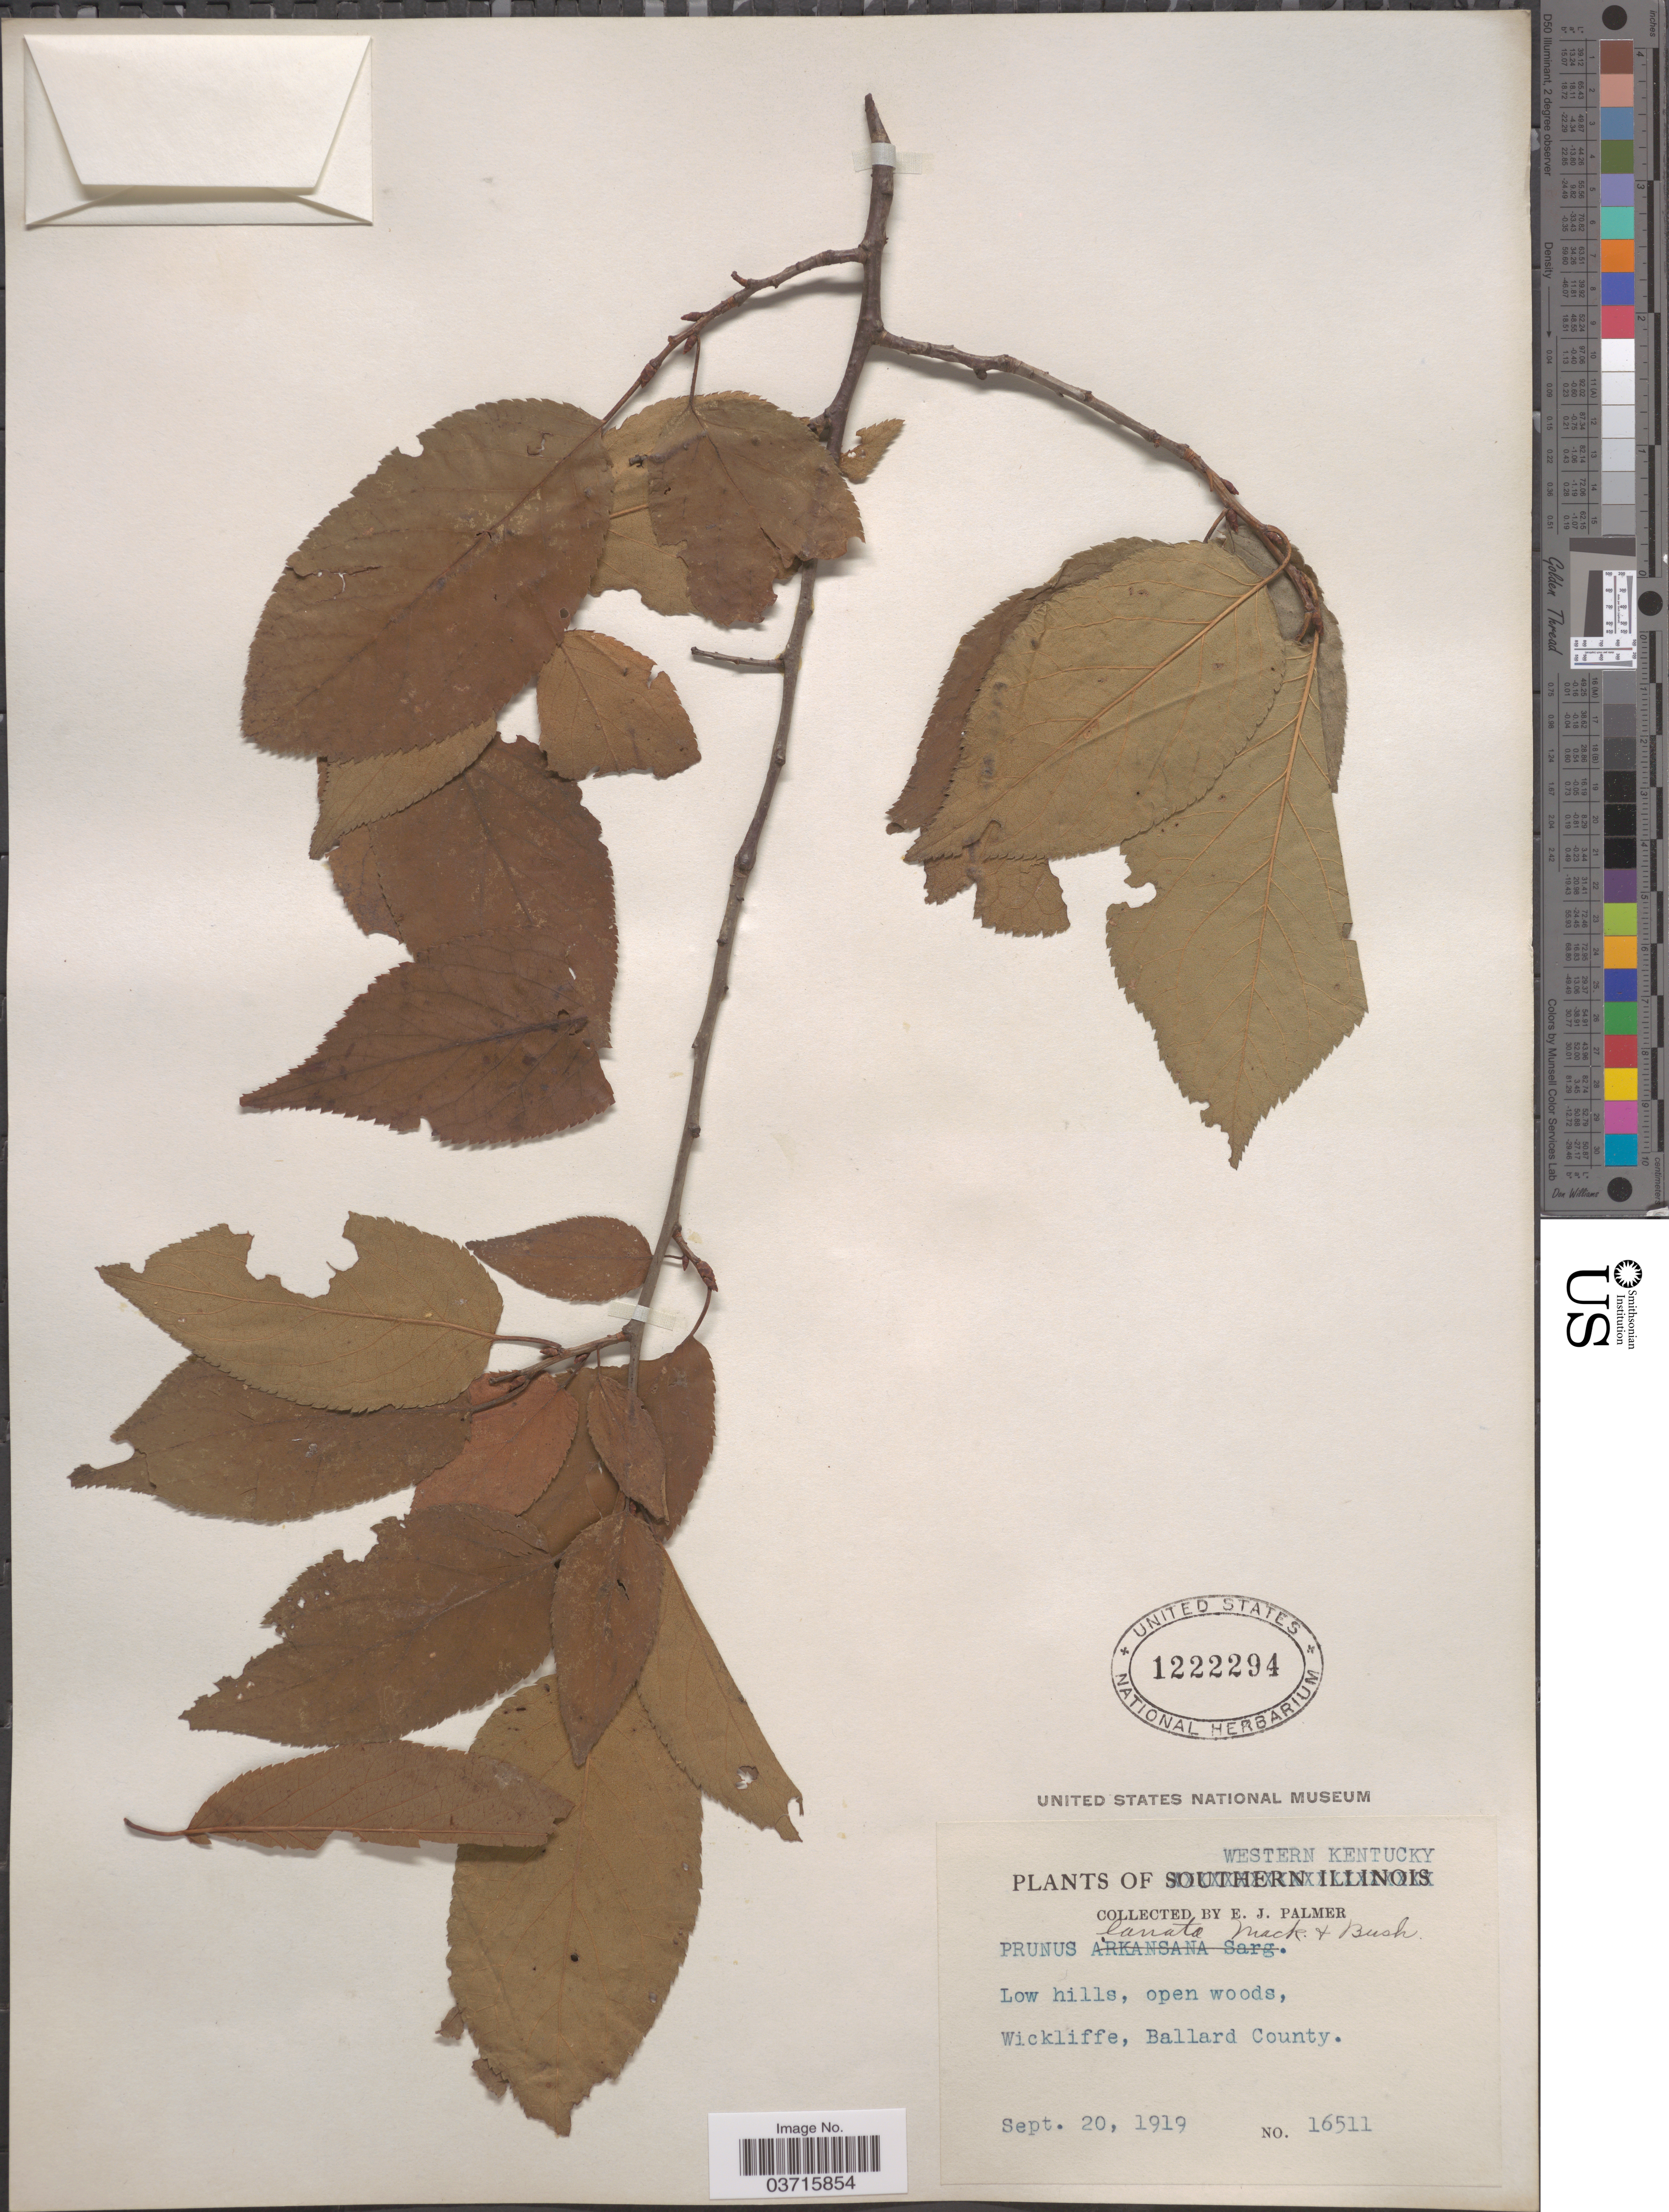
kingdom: Plantae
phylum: Tracheophyta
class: Magnoliopsida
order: Rosales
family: Rosaceae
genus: Prunus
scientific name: Prunus lanata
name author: (Sudw.) Mack. & Bush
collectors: E. J. Palmer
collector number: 16511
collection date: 1919-09-20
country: United States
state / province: Kentucky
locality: Western Kentucky. Low hills, open woods, Wickliffe, Ballard County.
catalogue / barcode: US 1222294